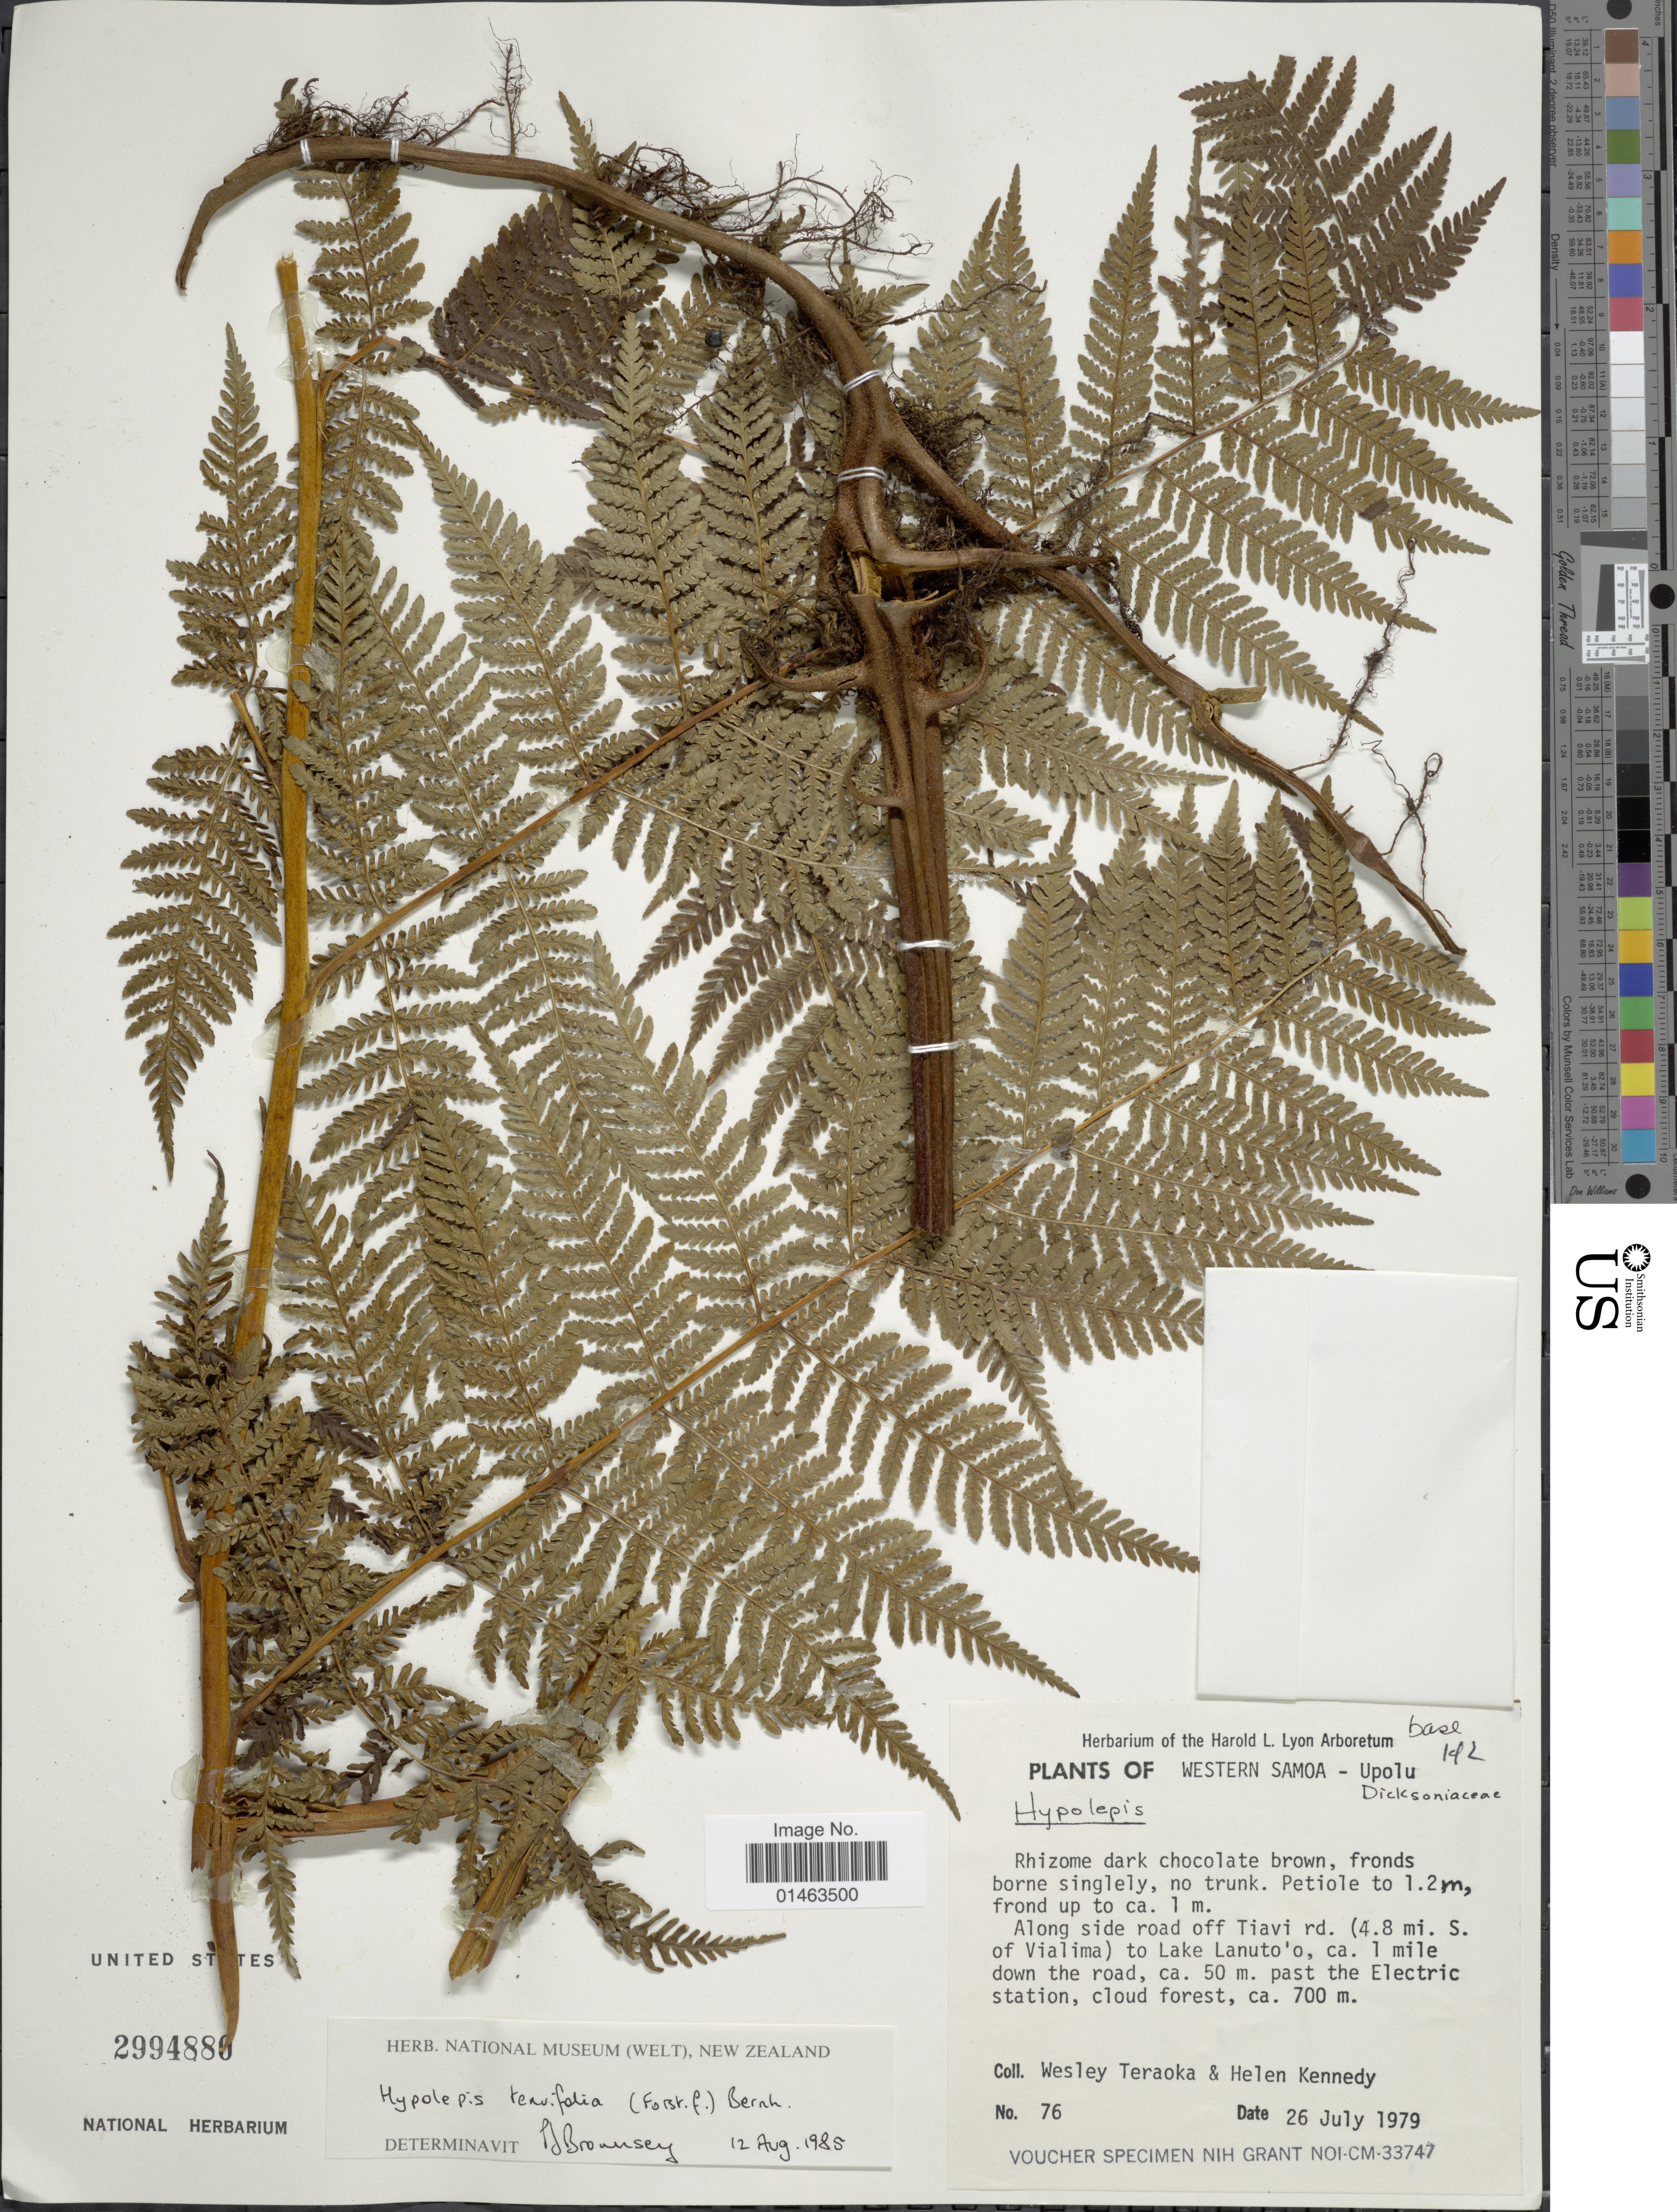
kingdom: Plantae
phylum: Tracheophyta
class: Polypodiopsida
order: Polypodiales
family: Dennstaedtiaceae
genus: Hypolepis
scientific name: Hypolepis tenuifolia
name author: (G. Forst.) Bernh.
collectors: W. Teraoka & H. Kennedy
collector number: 76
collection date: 1979-07-26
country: Samoa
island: Upolu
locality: Along side road off Tiavi rd. (4.8 mi. S. of Vialima) to Lake Lanuto'o, ca. 1 mile down the road, ca. 50 m. past the Electric station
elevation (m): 700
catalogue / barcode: US 2994886